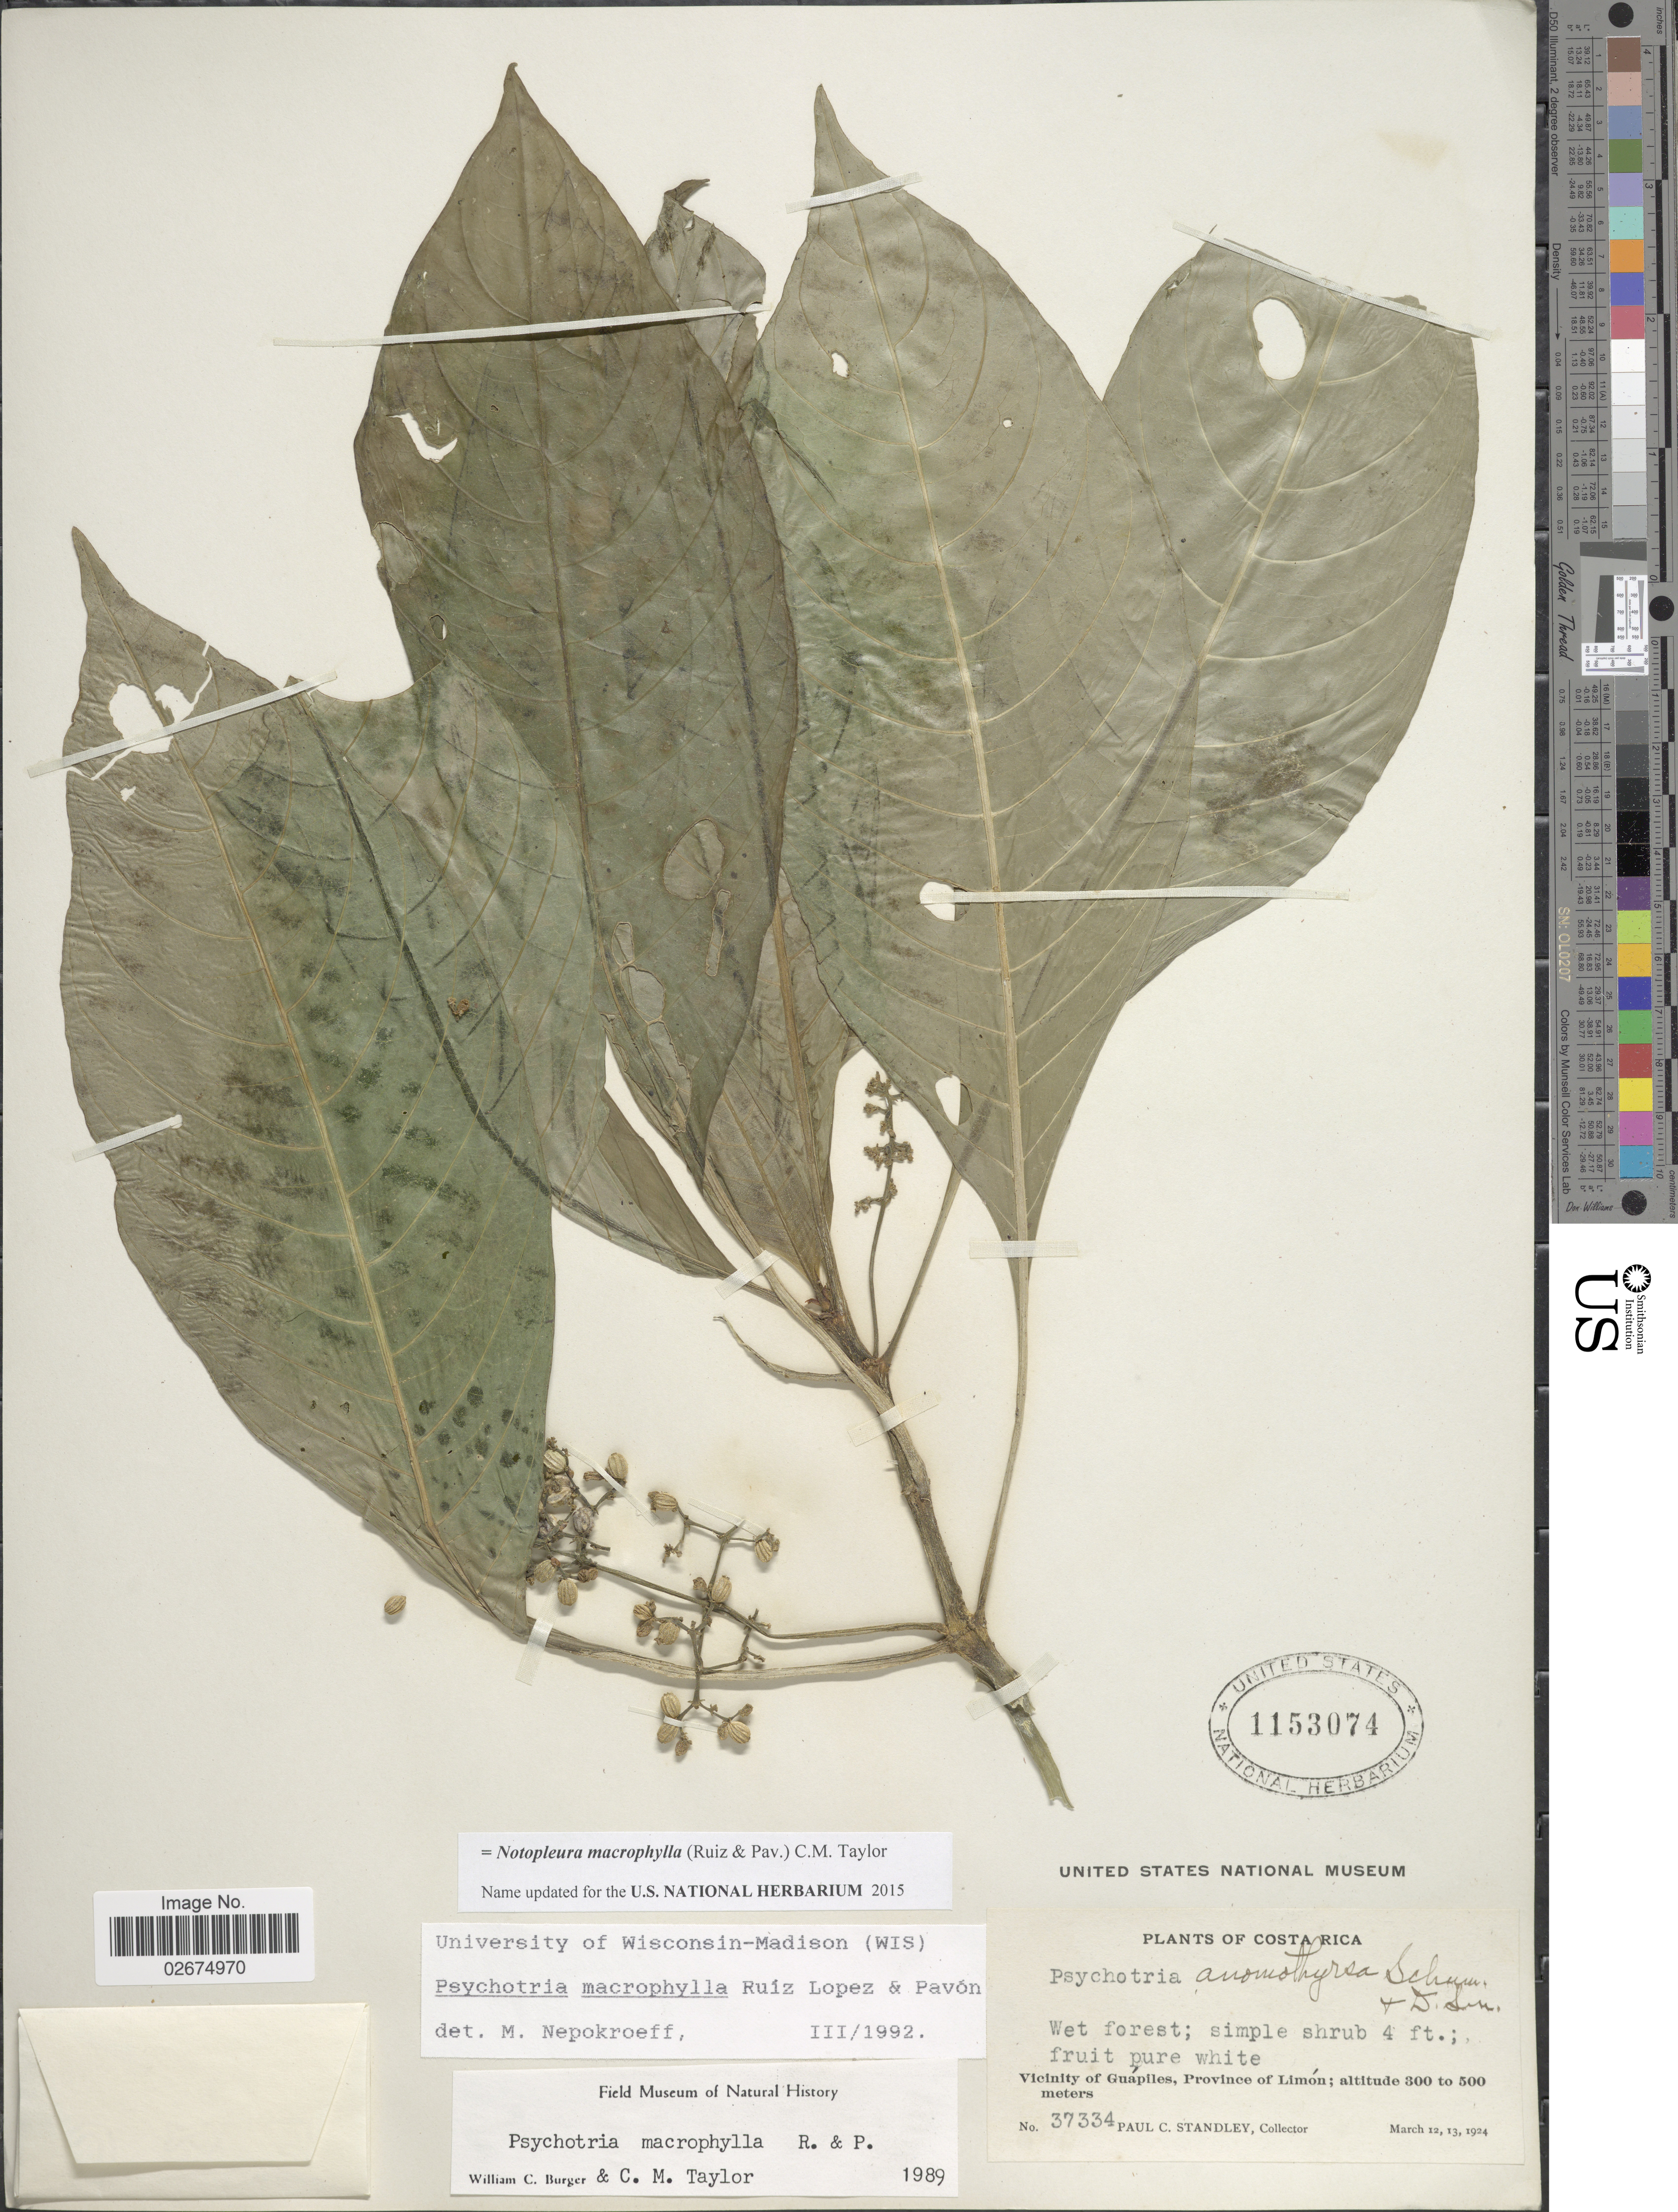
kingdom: Plantae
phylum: Tracheophyta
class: Magnoliopsida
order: Gentianales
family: Rubiaceae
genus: Notopleura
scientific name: Notopleura macrophylla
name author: (Ruiz & Pav.) C.M. Taylor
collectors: P. C. Standley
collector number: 37334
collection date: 1924-03-12/1924-03-13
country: Costa Rica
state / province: Limón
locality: Vicinity of Guápiles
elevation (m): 300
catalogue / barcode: US 1153074